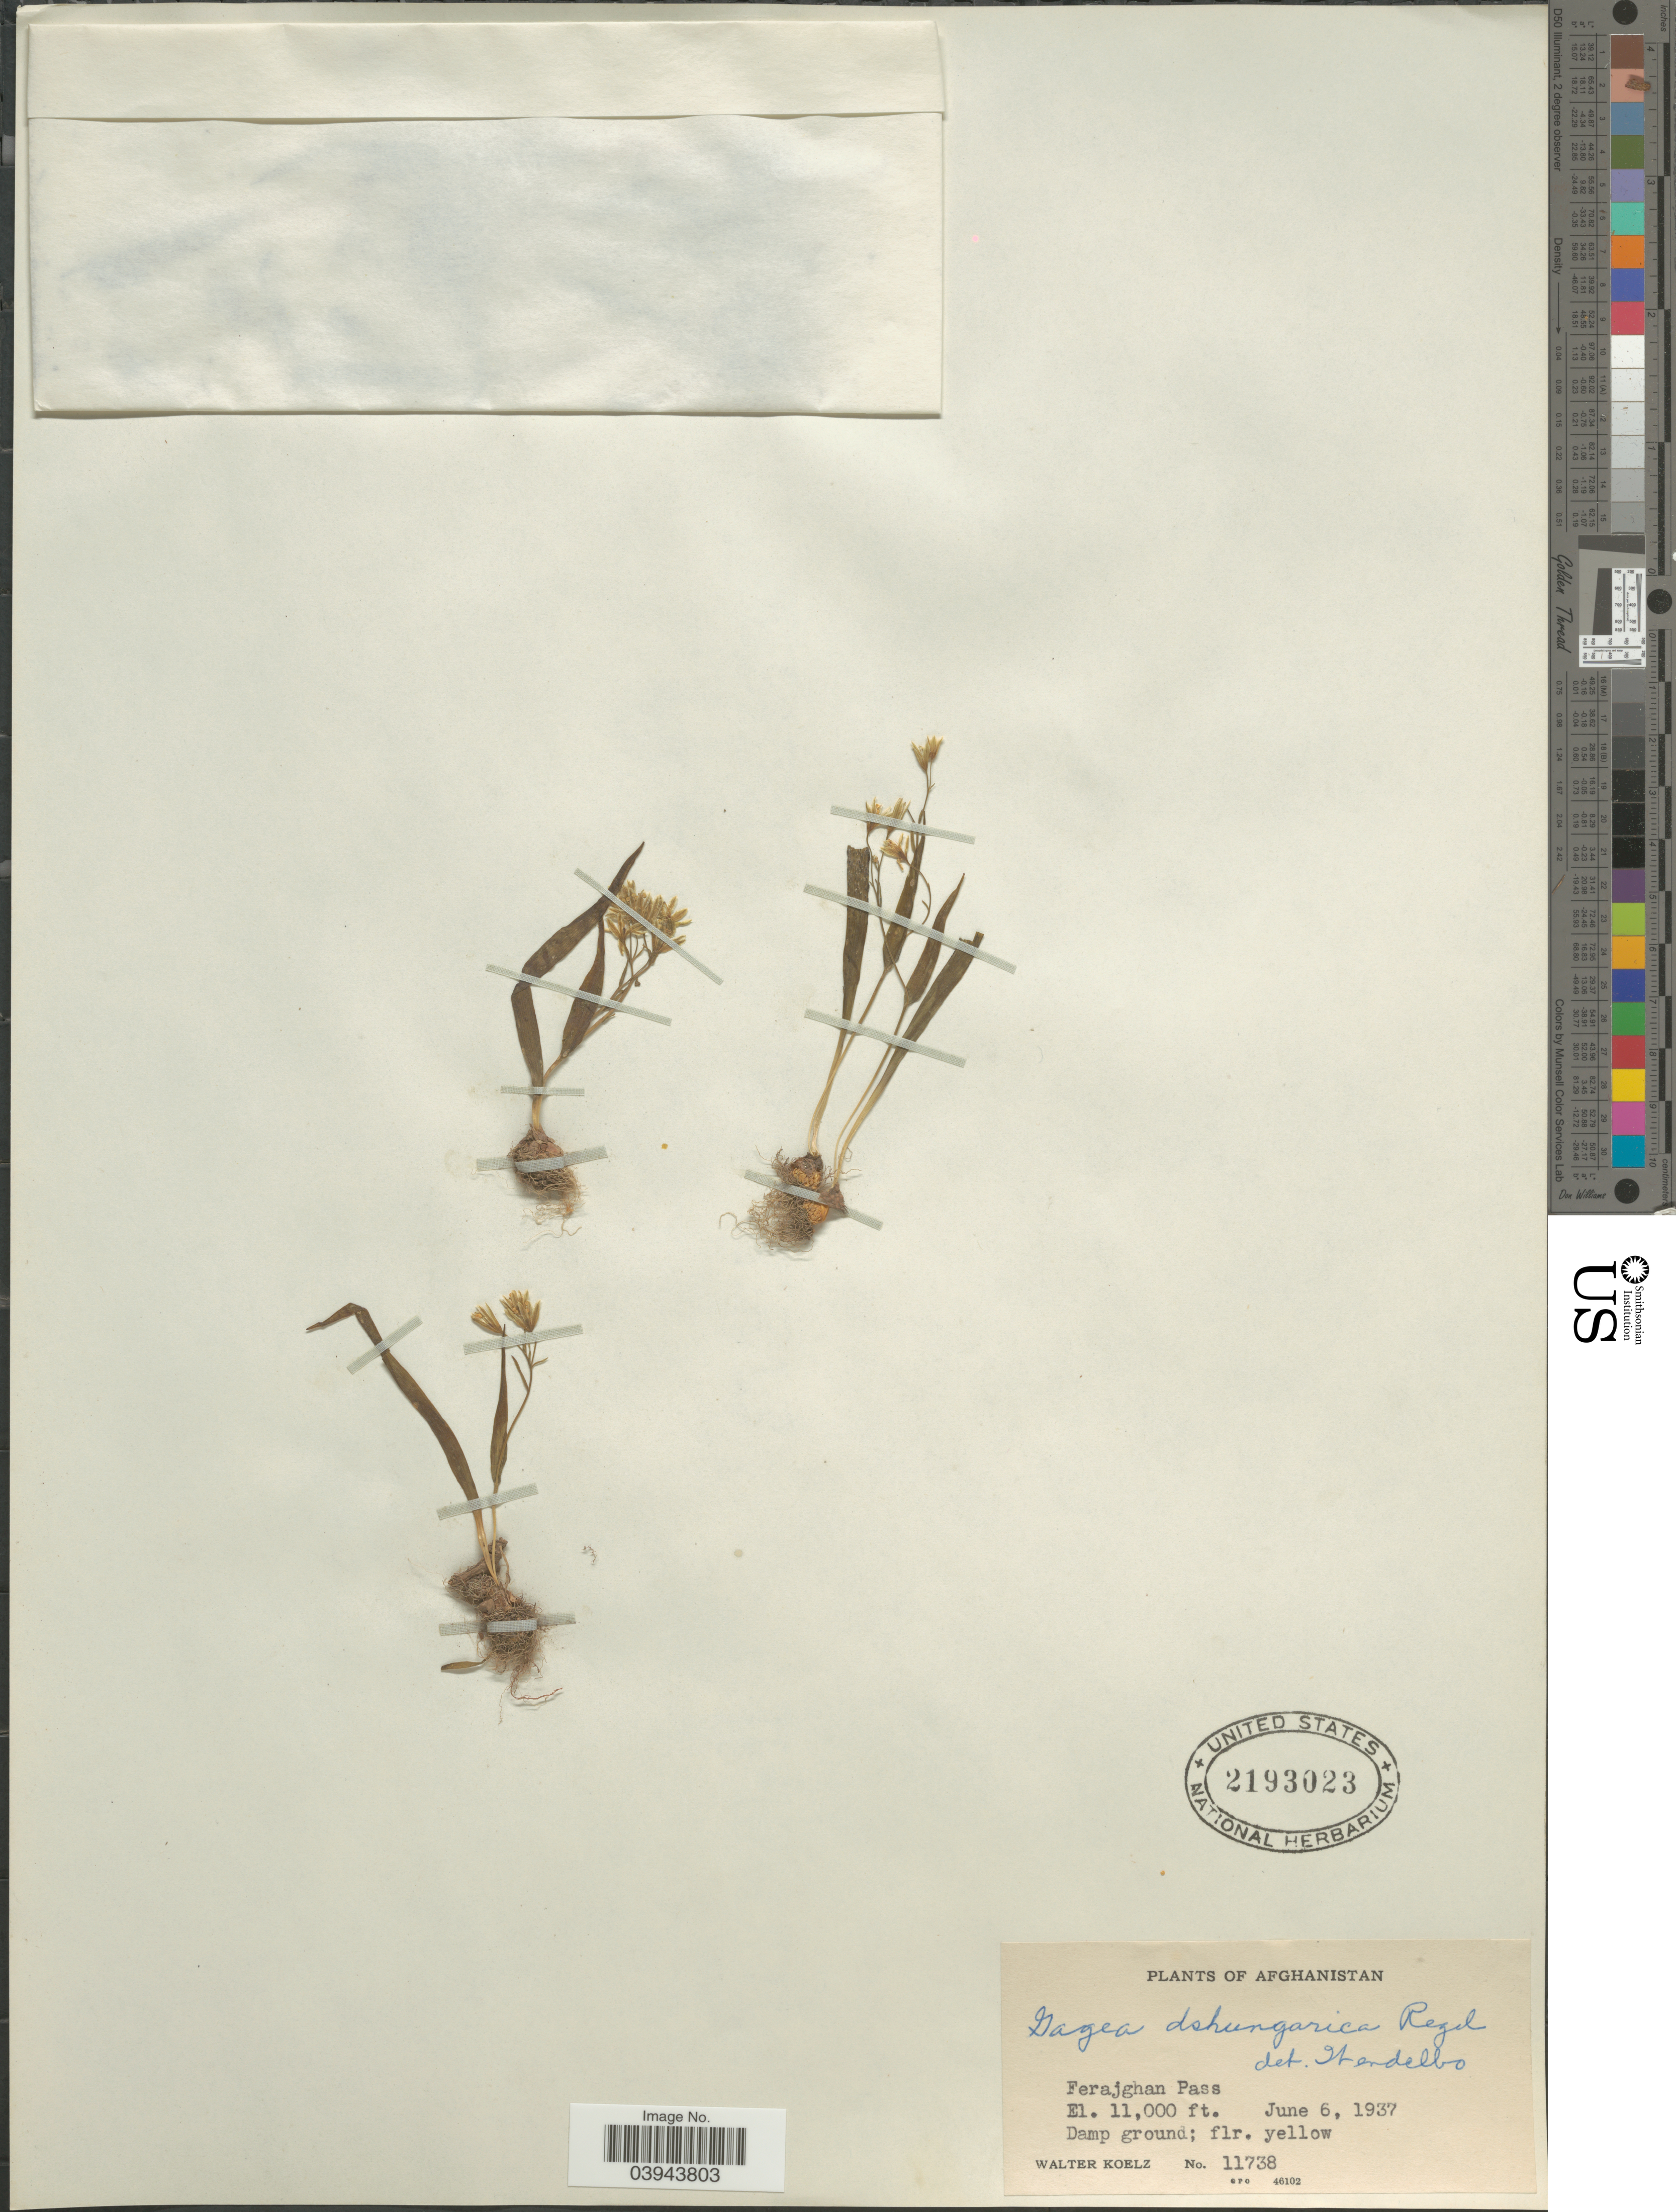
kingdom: Plantae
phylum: Tracheophyta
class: Liliopsida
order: Liliales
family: Liliaceae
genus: Gagea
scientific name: Gagea dschungarica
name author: Regel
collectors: W. N. Koelz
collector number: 11738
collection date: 1937-06-06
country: Afghanistan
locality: Ferajghan Pass.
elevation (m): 3353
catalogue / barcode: US 2193023